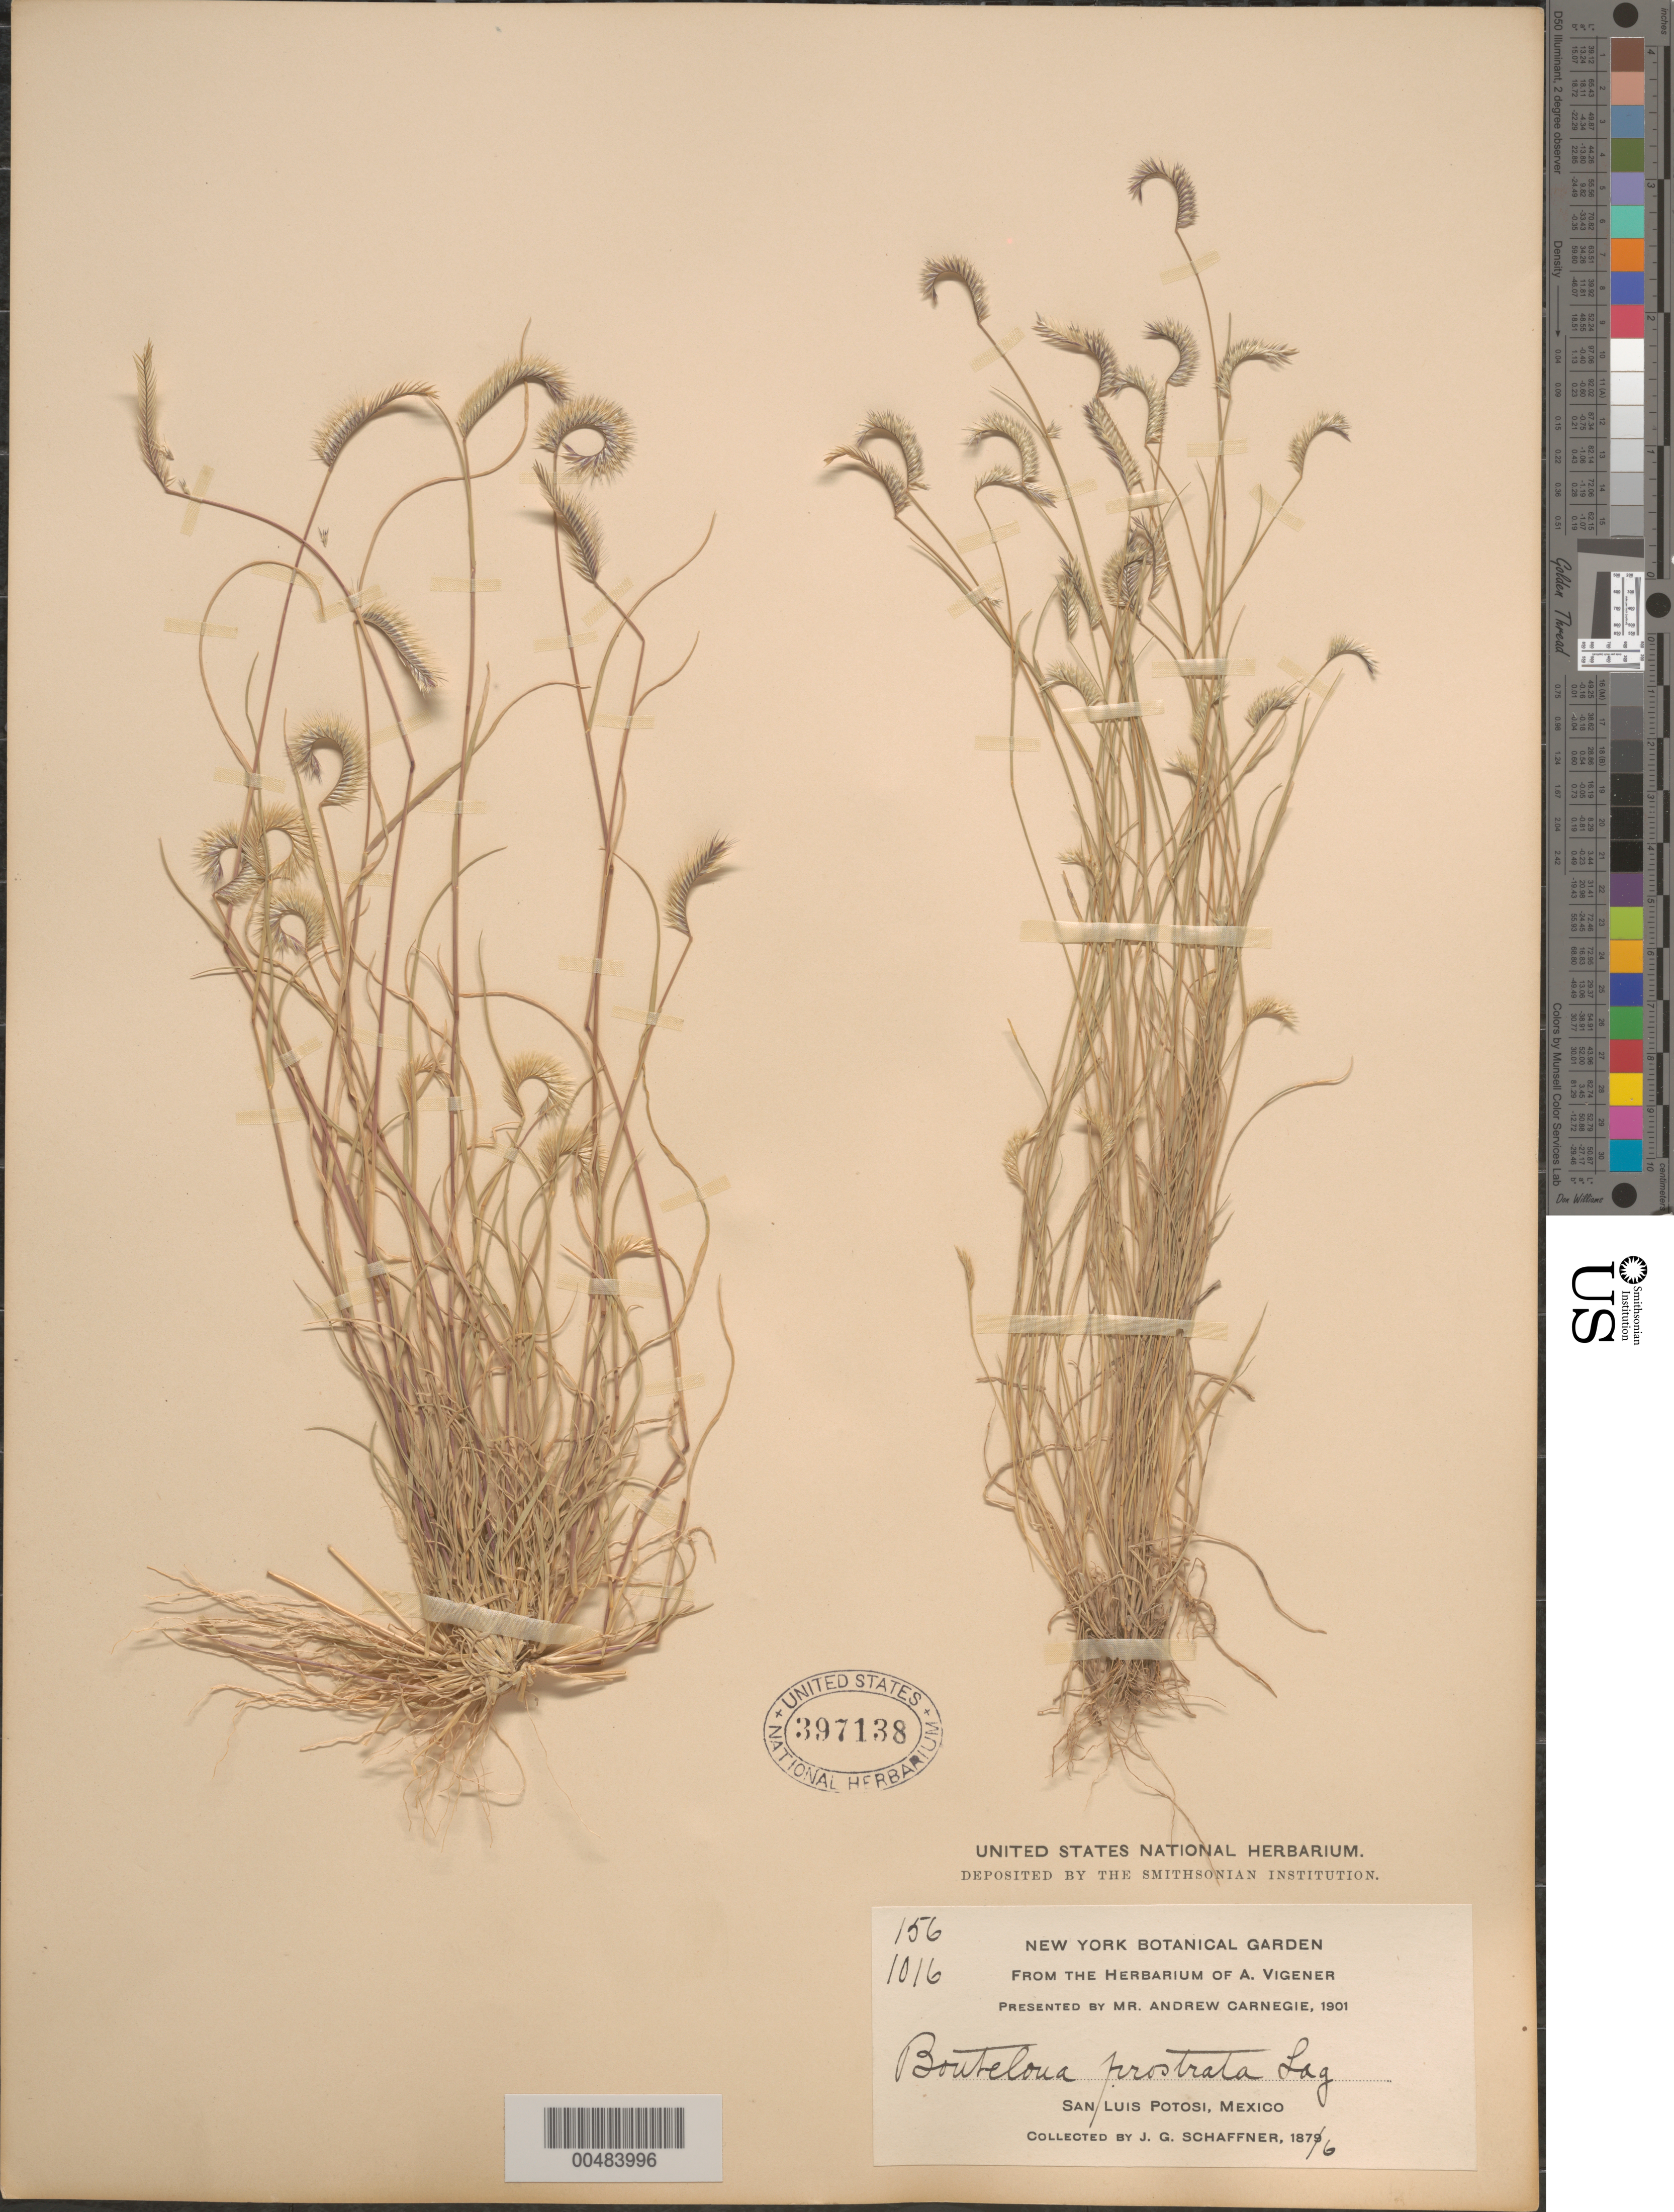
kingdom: Plantae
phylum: Tracheophyta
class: Liliopsida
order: Poales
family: Poaceae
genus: Bouteloua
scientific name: Bouteloua simplex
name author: Lag.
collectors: J. G. Schaffner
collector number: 156/1016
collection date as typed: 1876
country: Mexico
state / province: San Luis Potosi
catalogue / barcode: US 397138